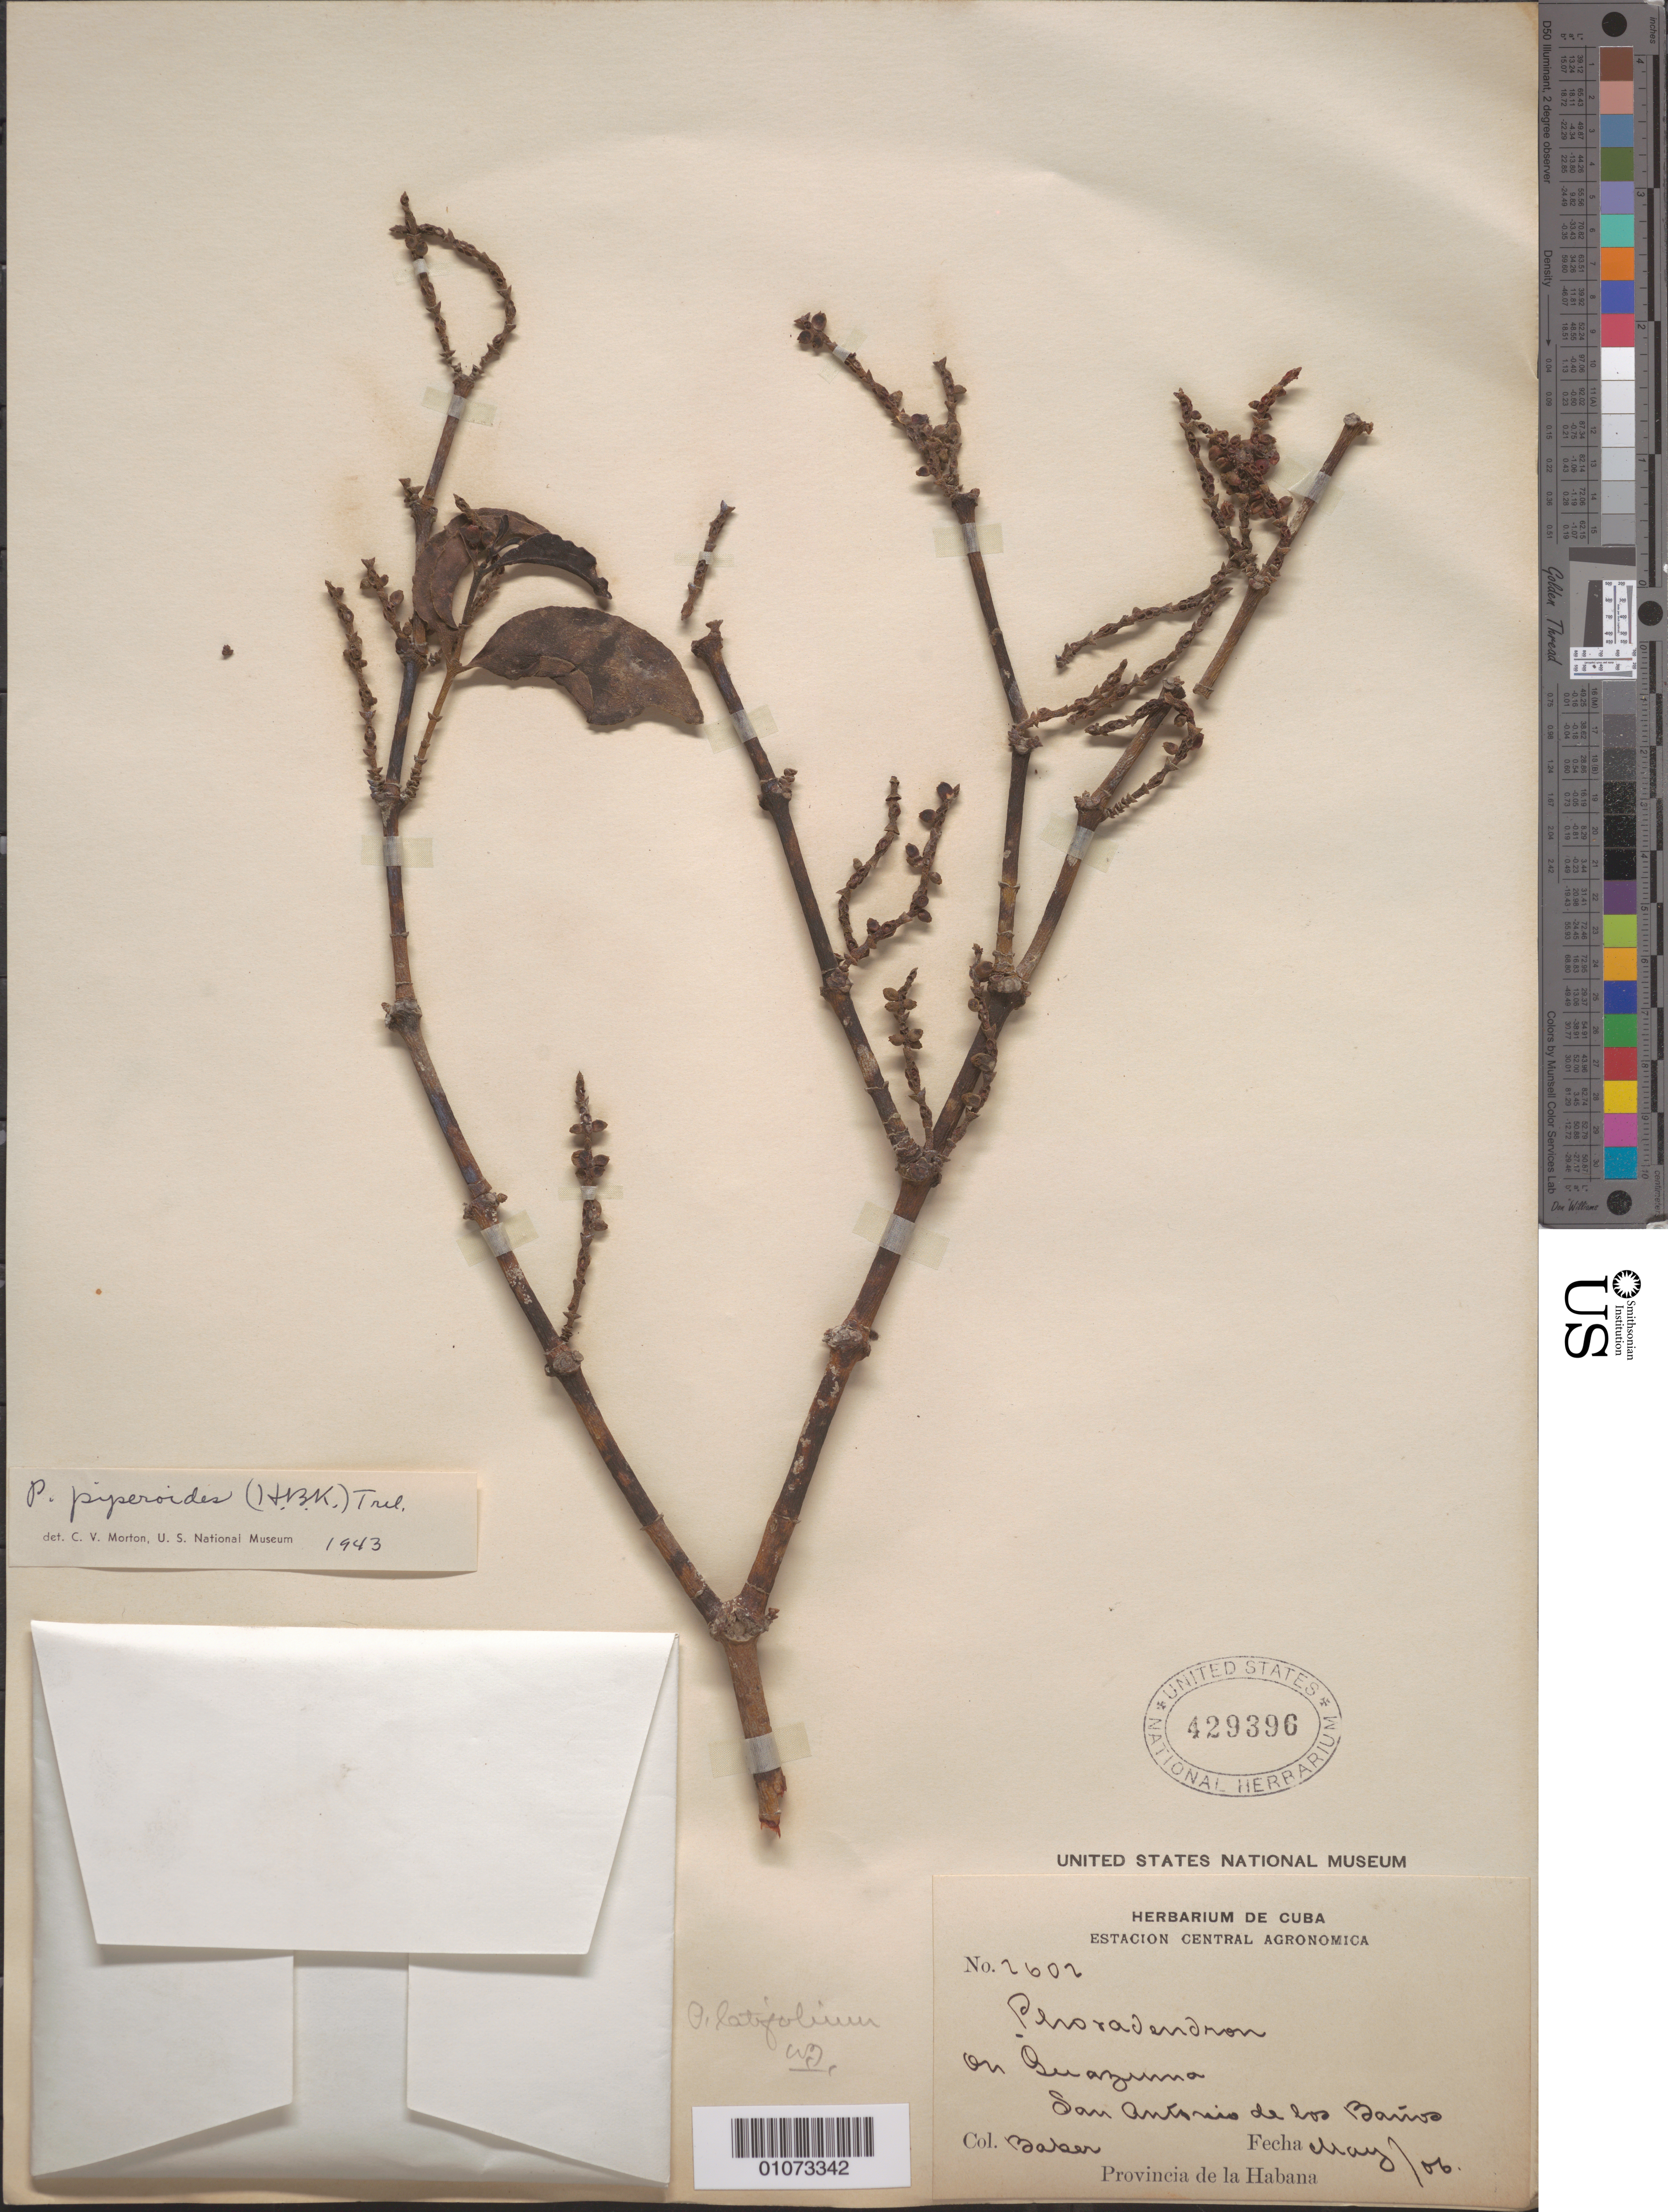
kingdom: Plantae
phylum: Tracheophyta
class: Magnoliopsida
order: Santalales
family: Viscaceae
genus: Phoradendron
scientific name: Phoradendron piperoides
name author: (Kunth) Trel.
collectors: C. F. Baker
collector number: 2602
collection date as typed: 01 May 1906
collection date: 1906-05-01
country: Cuba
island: Cuba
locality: San Antonio de los Banos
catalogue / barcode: US 429396